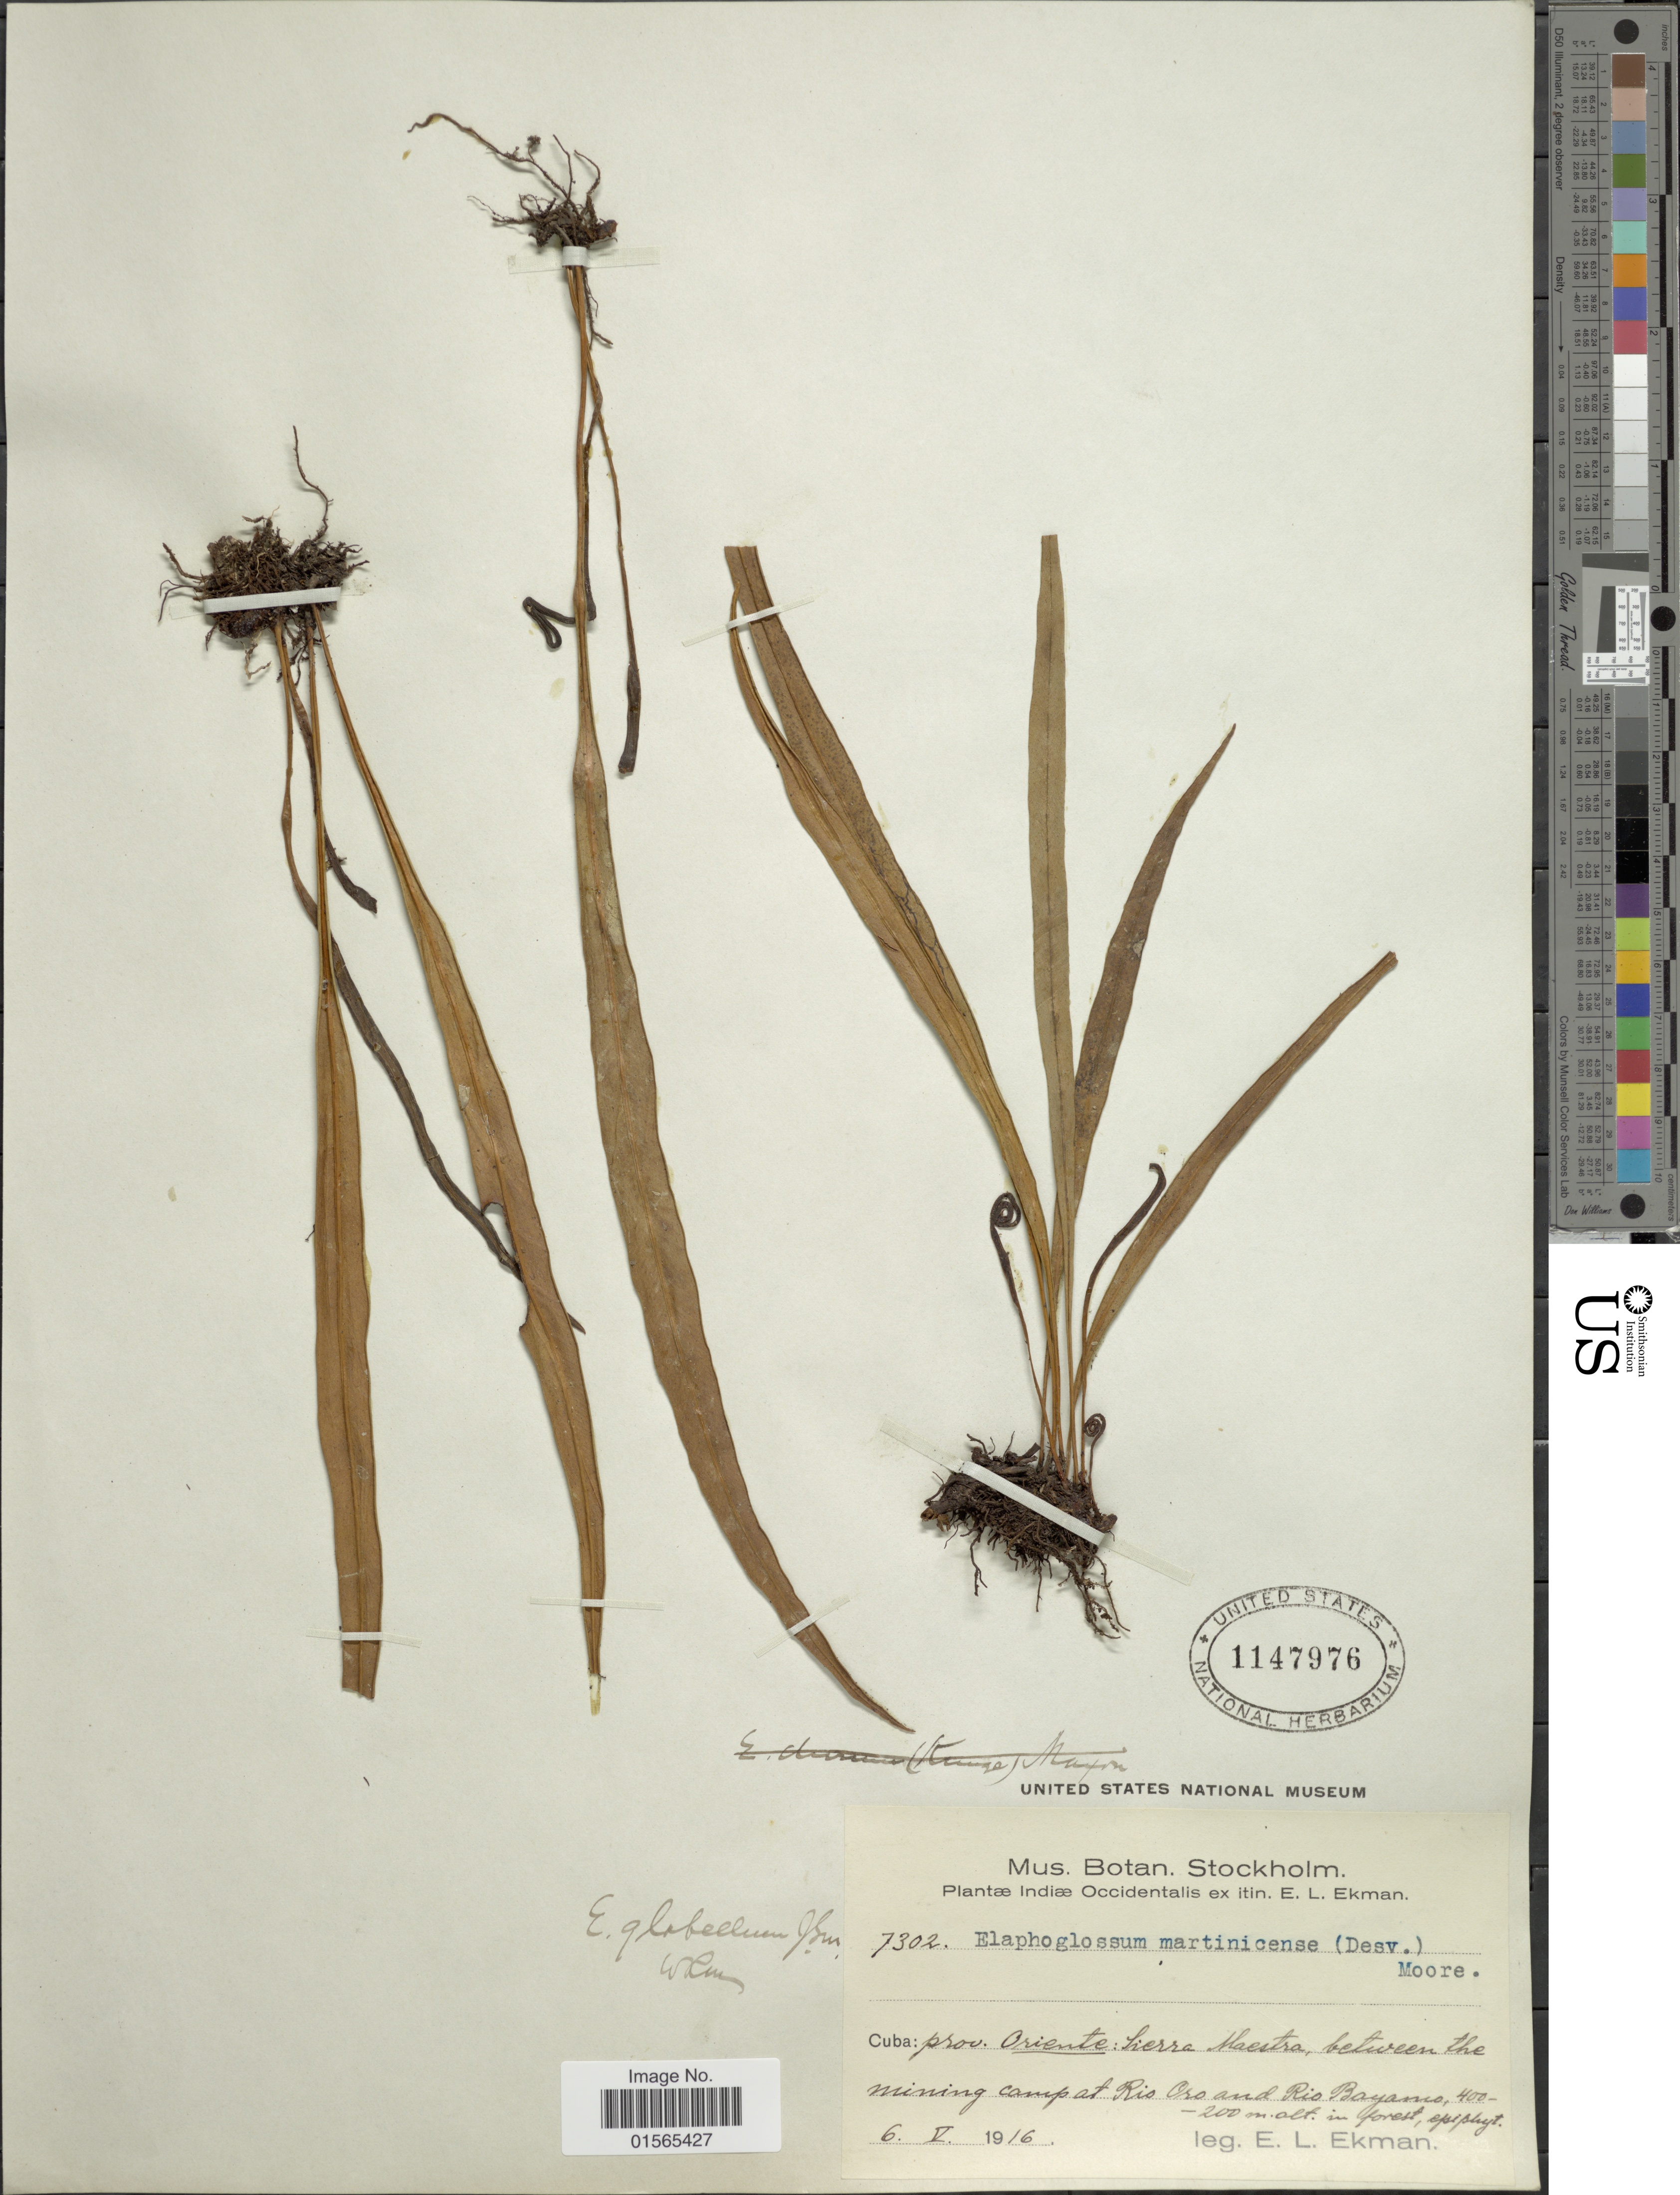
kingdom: Plantae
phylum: Tracheophyta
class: Polypodiopsida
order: Polypodiales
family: Dryopteridaceae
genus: Elaphoglossum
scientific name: Elaphoglossum glabellum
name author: J. Sm.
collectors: E. L. Ekman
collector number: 7302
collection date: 1916-05-06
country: Cuba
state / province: Granma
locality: Sierra Maestra, between the mining camp at Rio Oro and Rio Bayamo. Oriente.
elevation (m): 200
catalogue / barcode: US 1147976